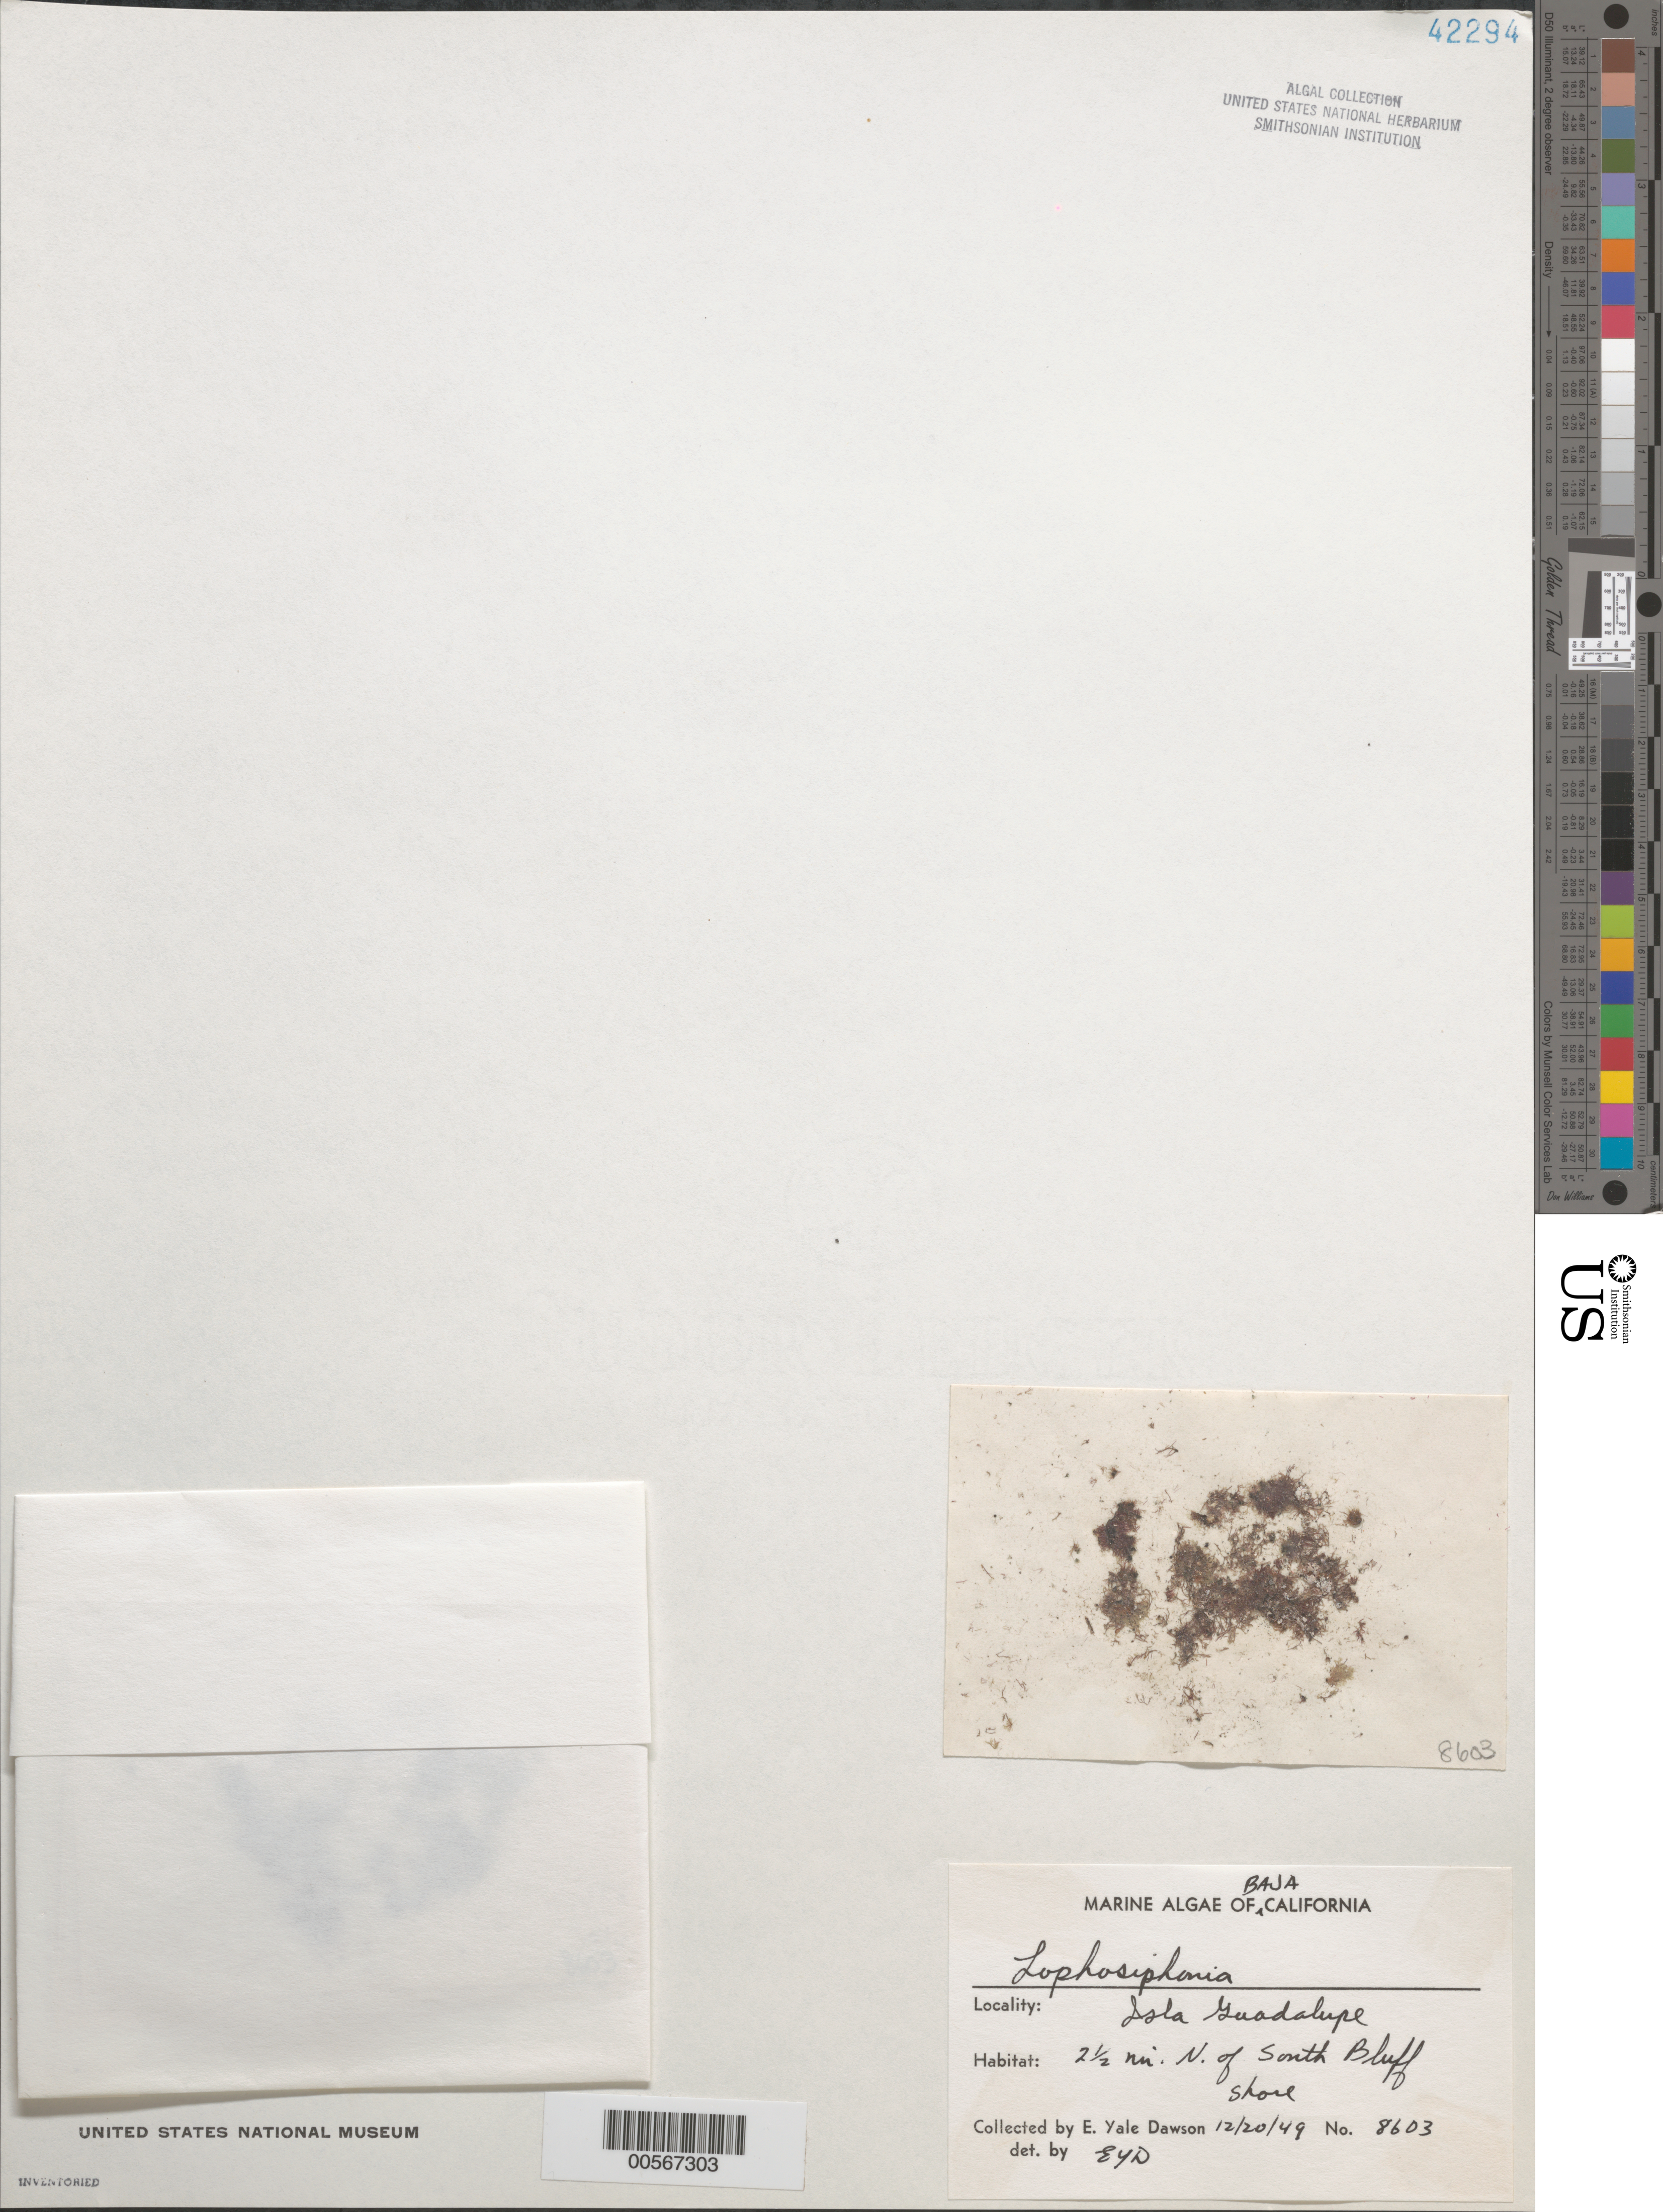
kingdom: Plantae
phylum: Rhodophyta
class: Florideophyceae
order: Ceramiales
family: Rhodomelaceae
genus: Lophosiphonia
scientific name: Lophosiphonia sp.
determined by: Dawson, E. Y.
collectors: E. Y. Dawson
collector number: EYD 8603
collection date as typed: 20 Dec 1949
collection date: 1949-12-20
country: Mexico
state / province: Baja California Norte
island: Isla Guadalupe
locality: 2.5 miles north of South Bluff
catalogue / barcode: US 42294